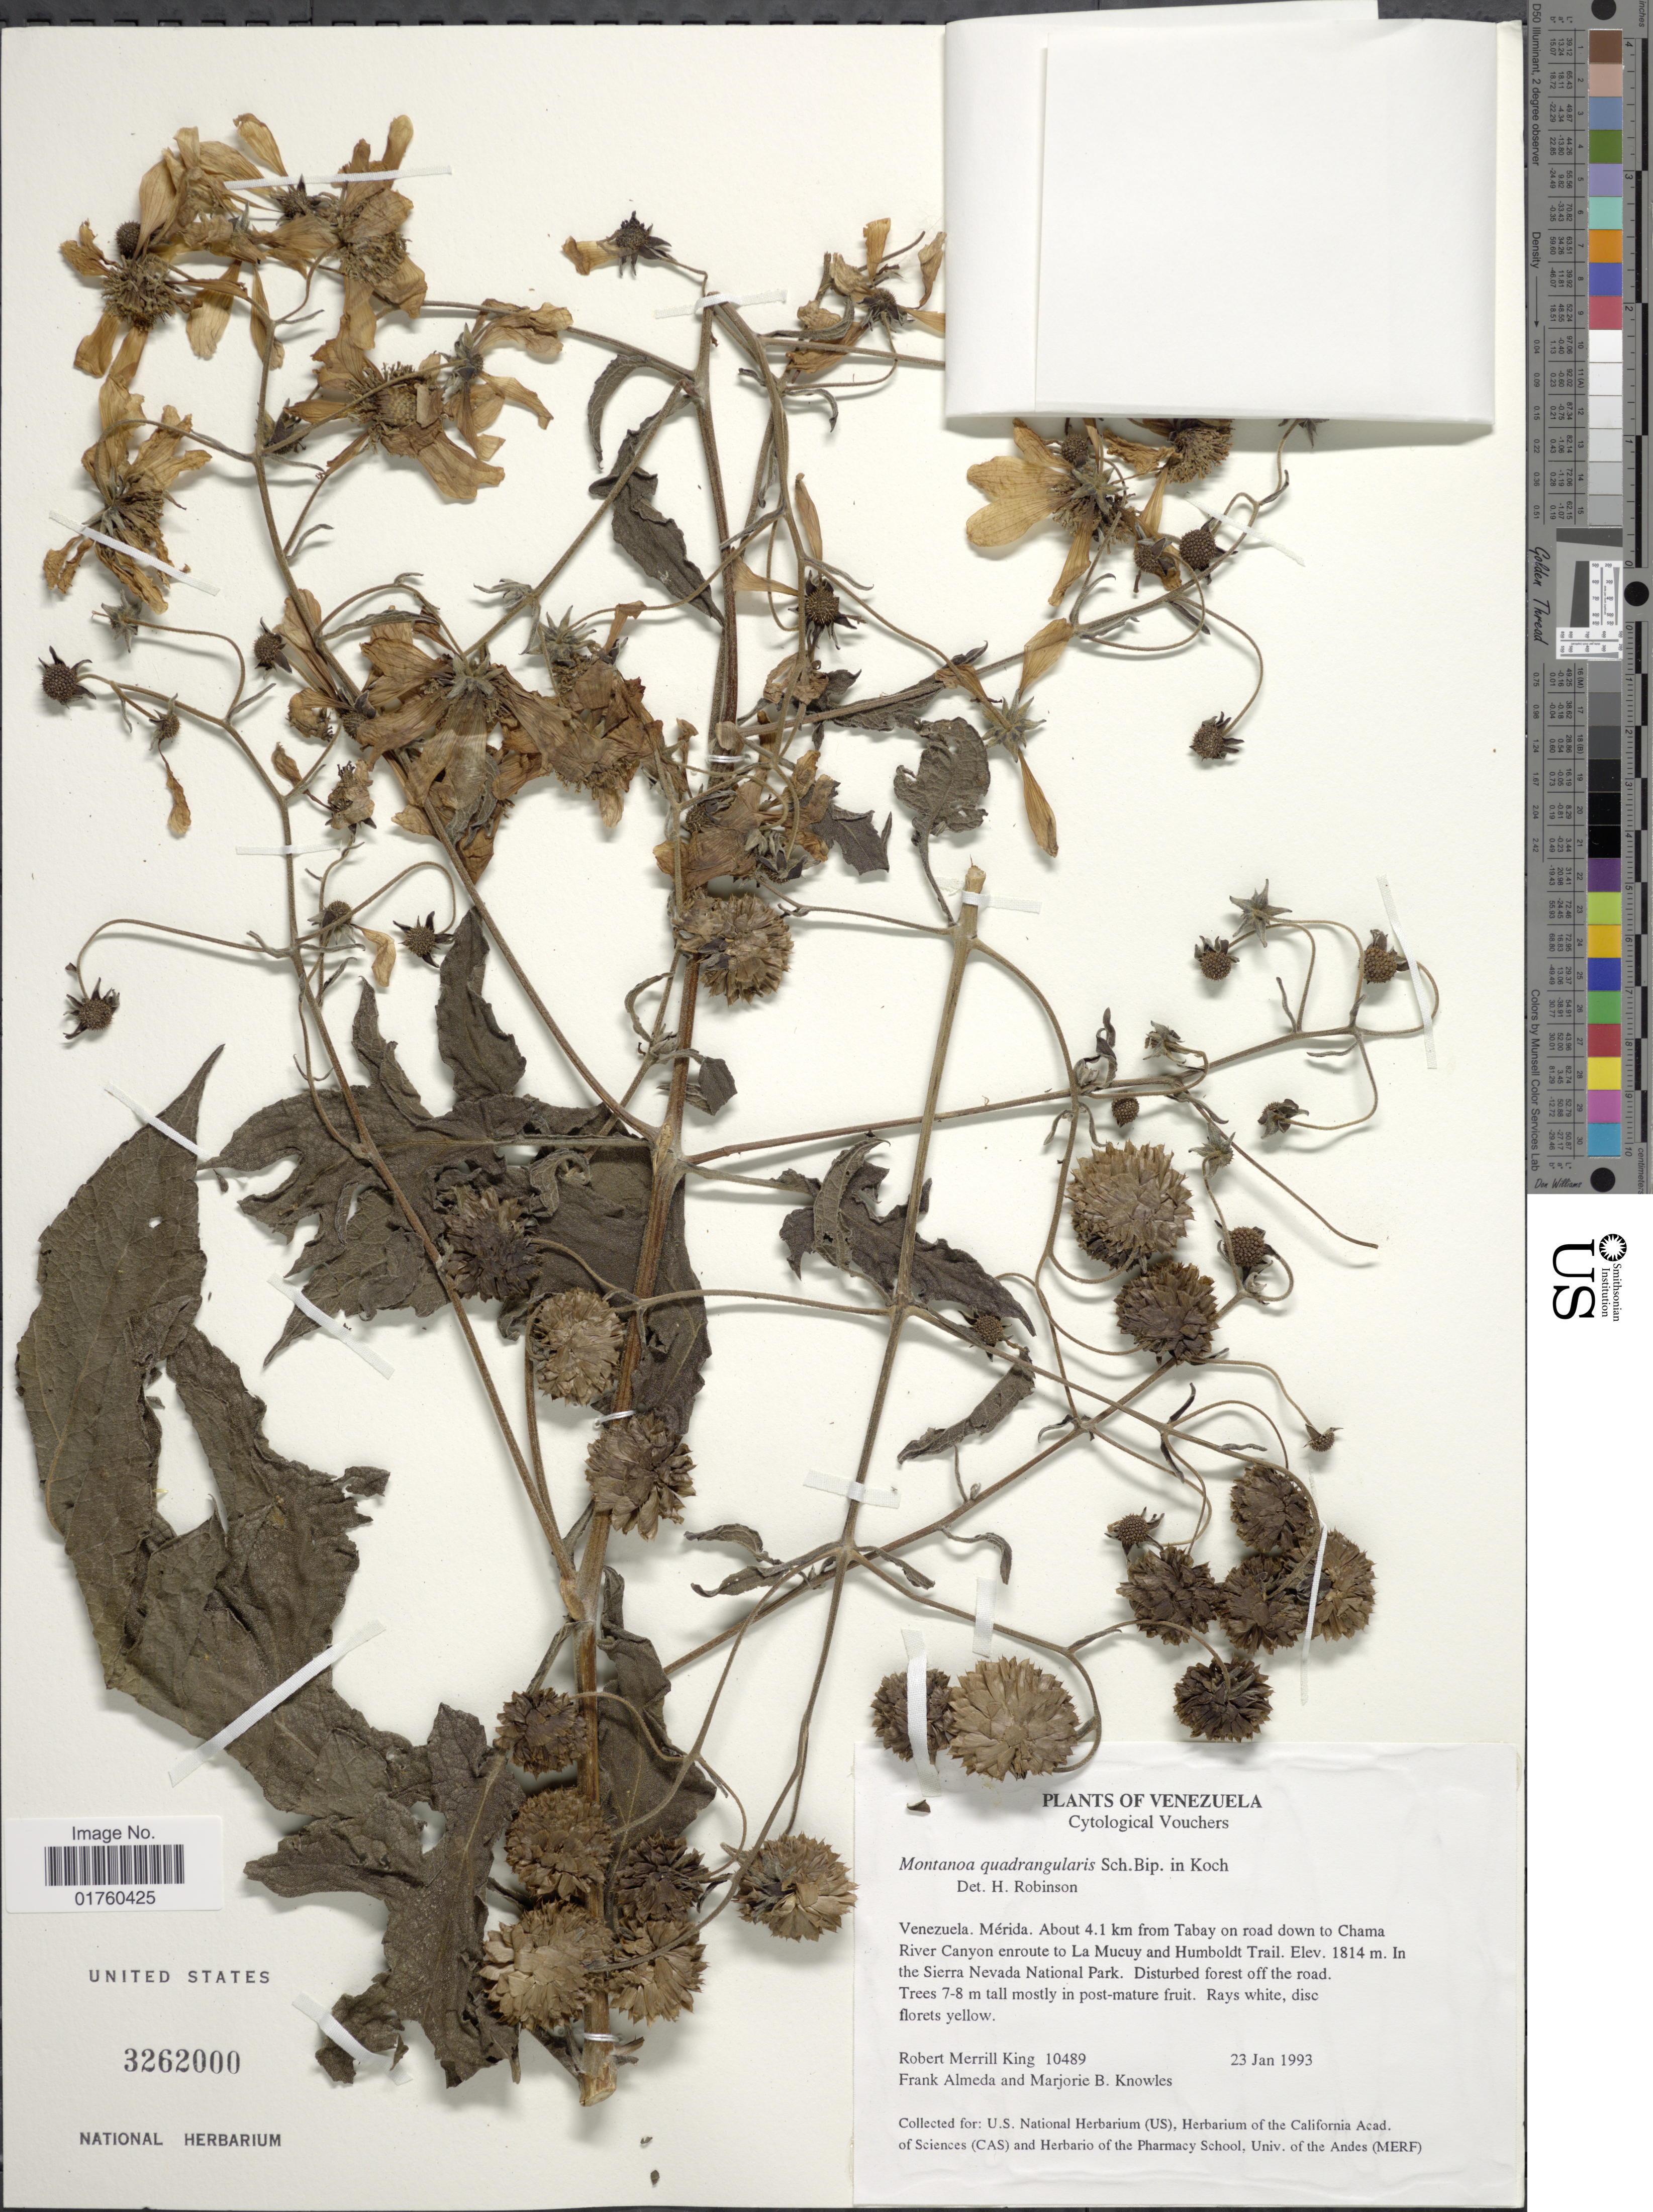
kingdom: Plantae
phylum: Tracheophyta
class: Magnoliopsida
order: Asterales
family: Asteraceae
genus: Montanoa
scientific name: Montanoa quadrangularis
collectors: R. M. King, F. Almeda & M. B. Knowles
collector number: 10489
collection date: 1993-01-23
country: Venezuela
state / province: Mérida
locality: About 4.1 km from Tabay on road down to Chama River Canyon en route to la Mucuy and Humboldt Trail. In the Sierra Nevada Park. Cytological Vouchers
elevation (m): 1814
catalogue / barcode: US 3262000